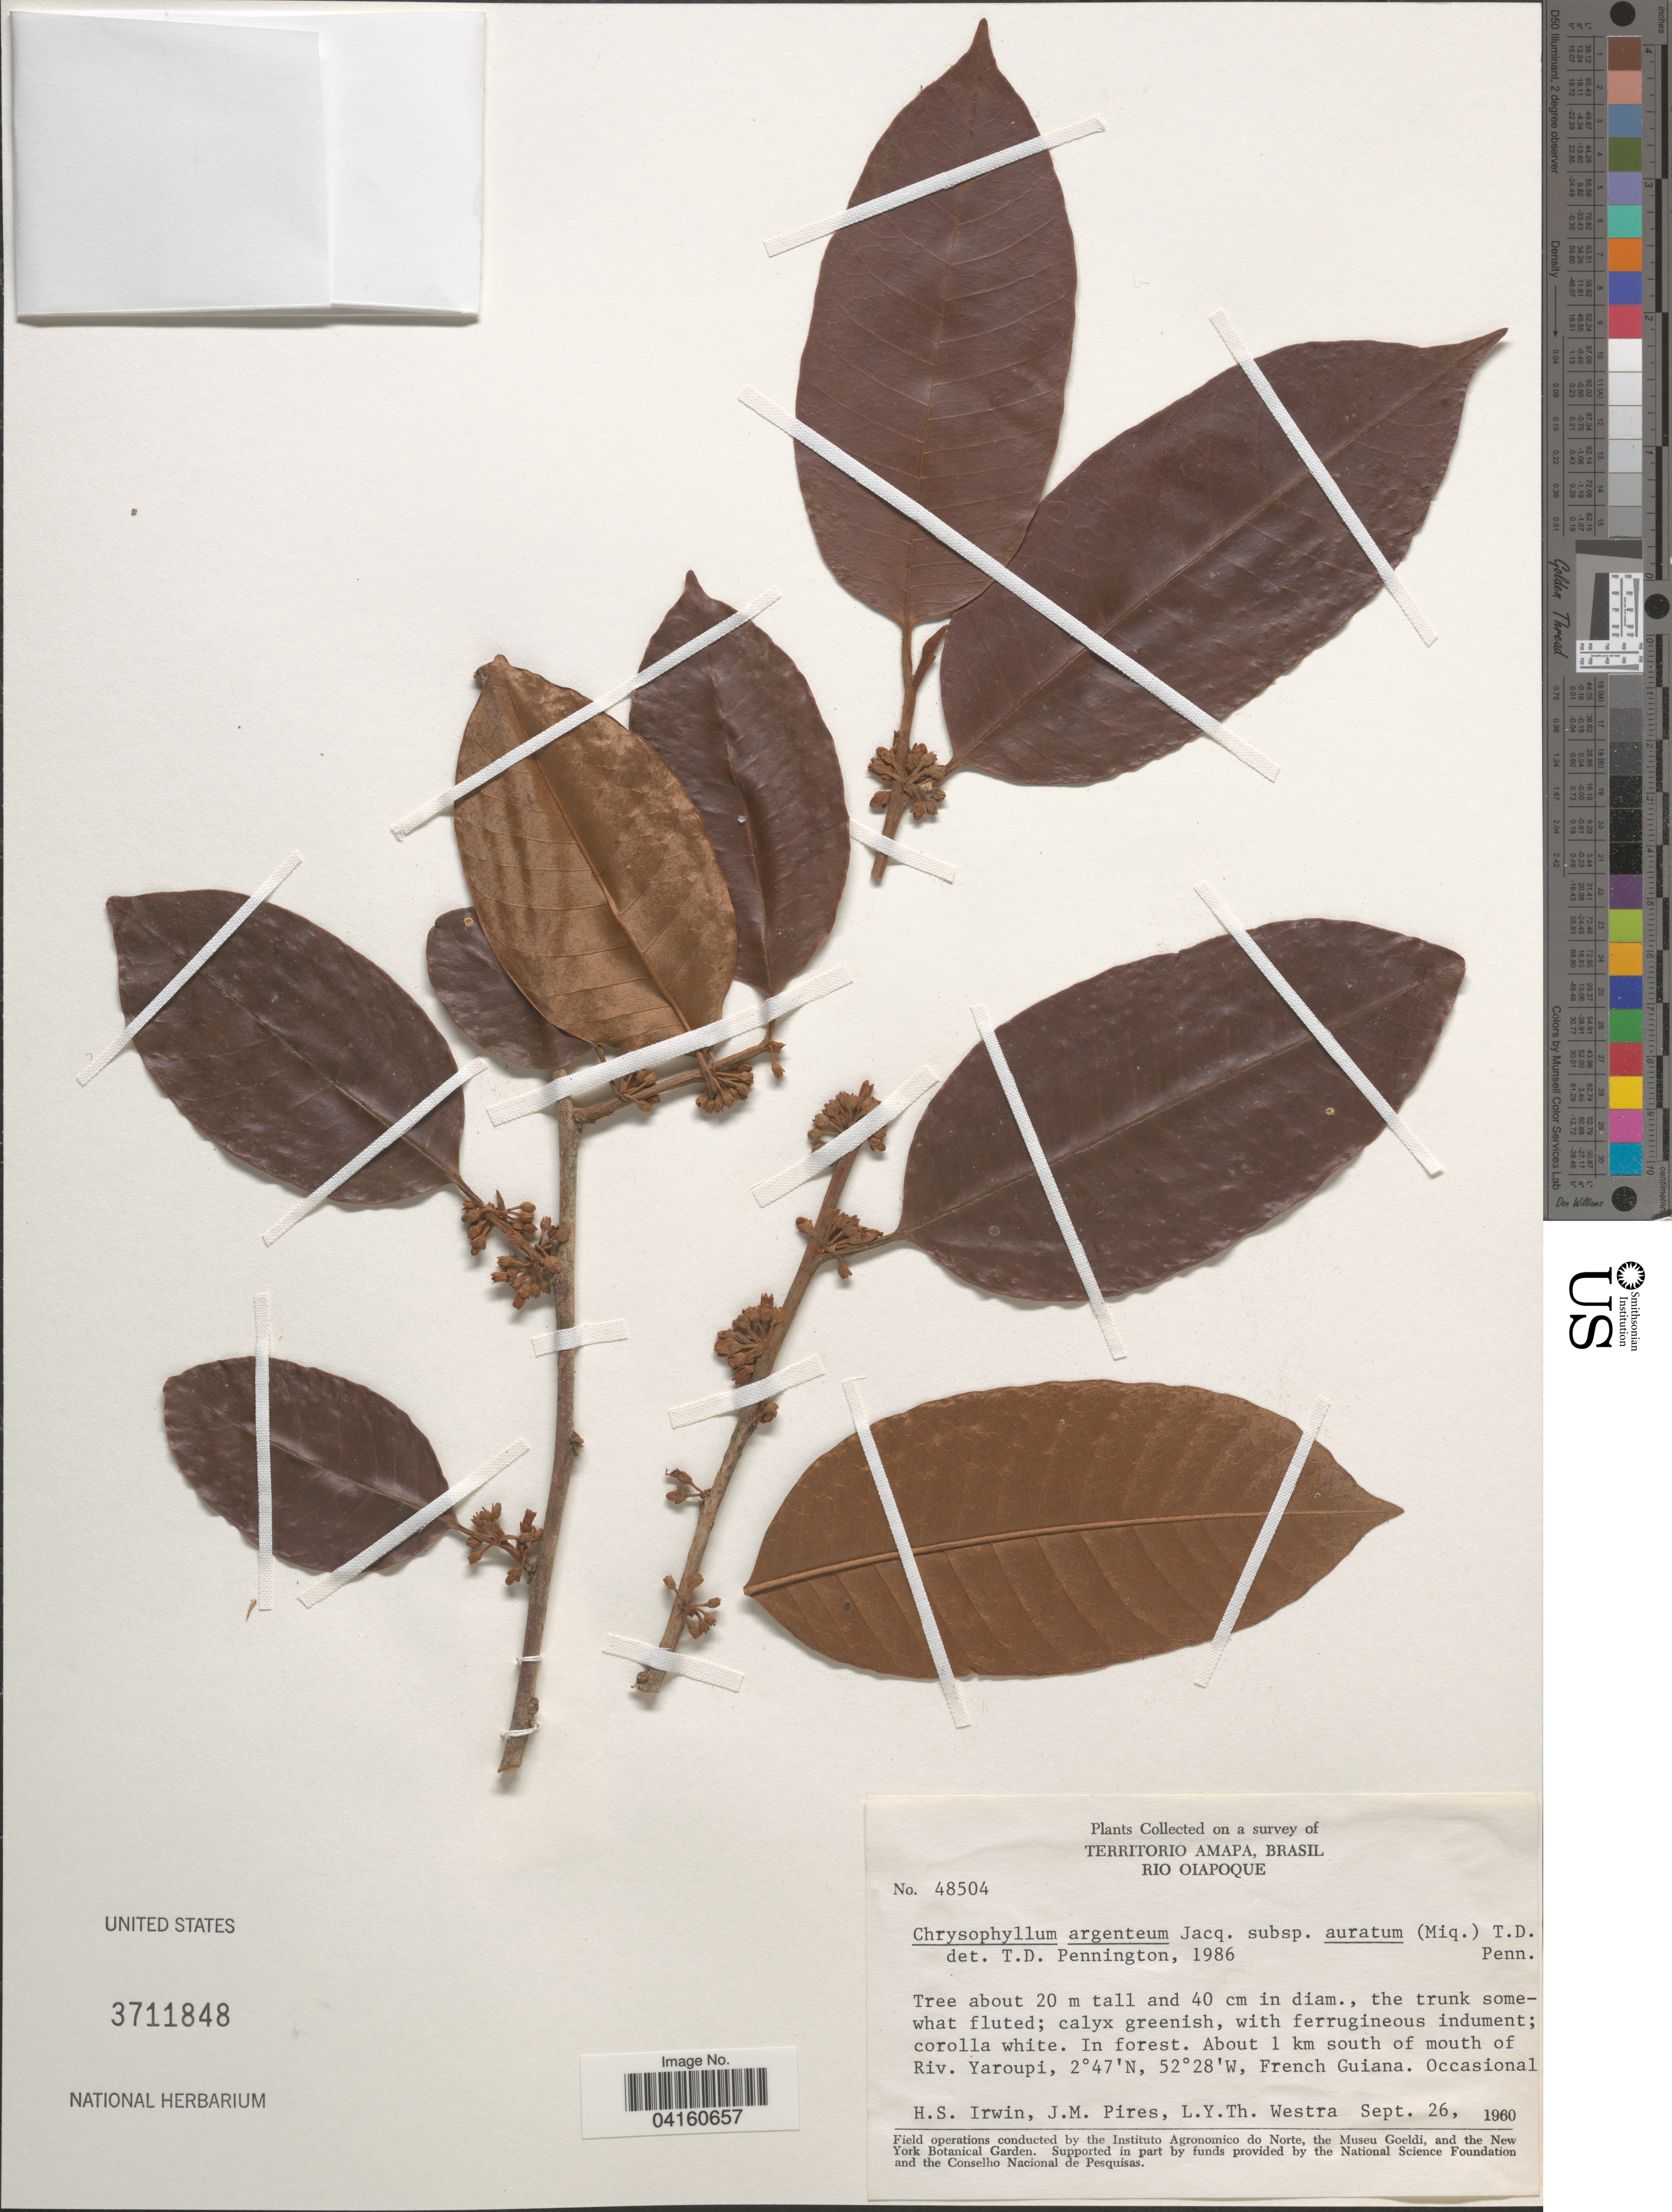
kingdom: Plantae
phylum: Tracheophyta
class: Magnoliopsida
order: Ericales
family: Sapotaceae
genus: Chrysophyllum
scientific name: Chrysophyllum argenteum subsp. auratum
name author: (Miq.) T.D. Penn.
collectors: H. Irwin, J. M. Pires & L. Y. T. Westra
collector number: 48504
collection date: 1960-09-26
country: French Guiana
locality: On a survey of Territorio Amapa, Brasil. Rio Oiapoque. About 1 km south of mouth of Riv. Yaroupi.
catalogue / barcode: US 3711848